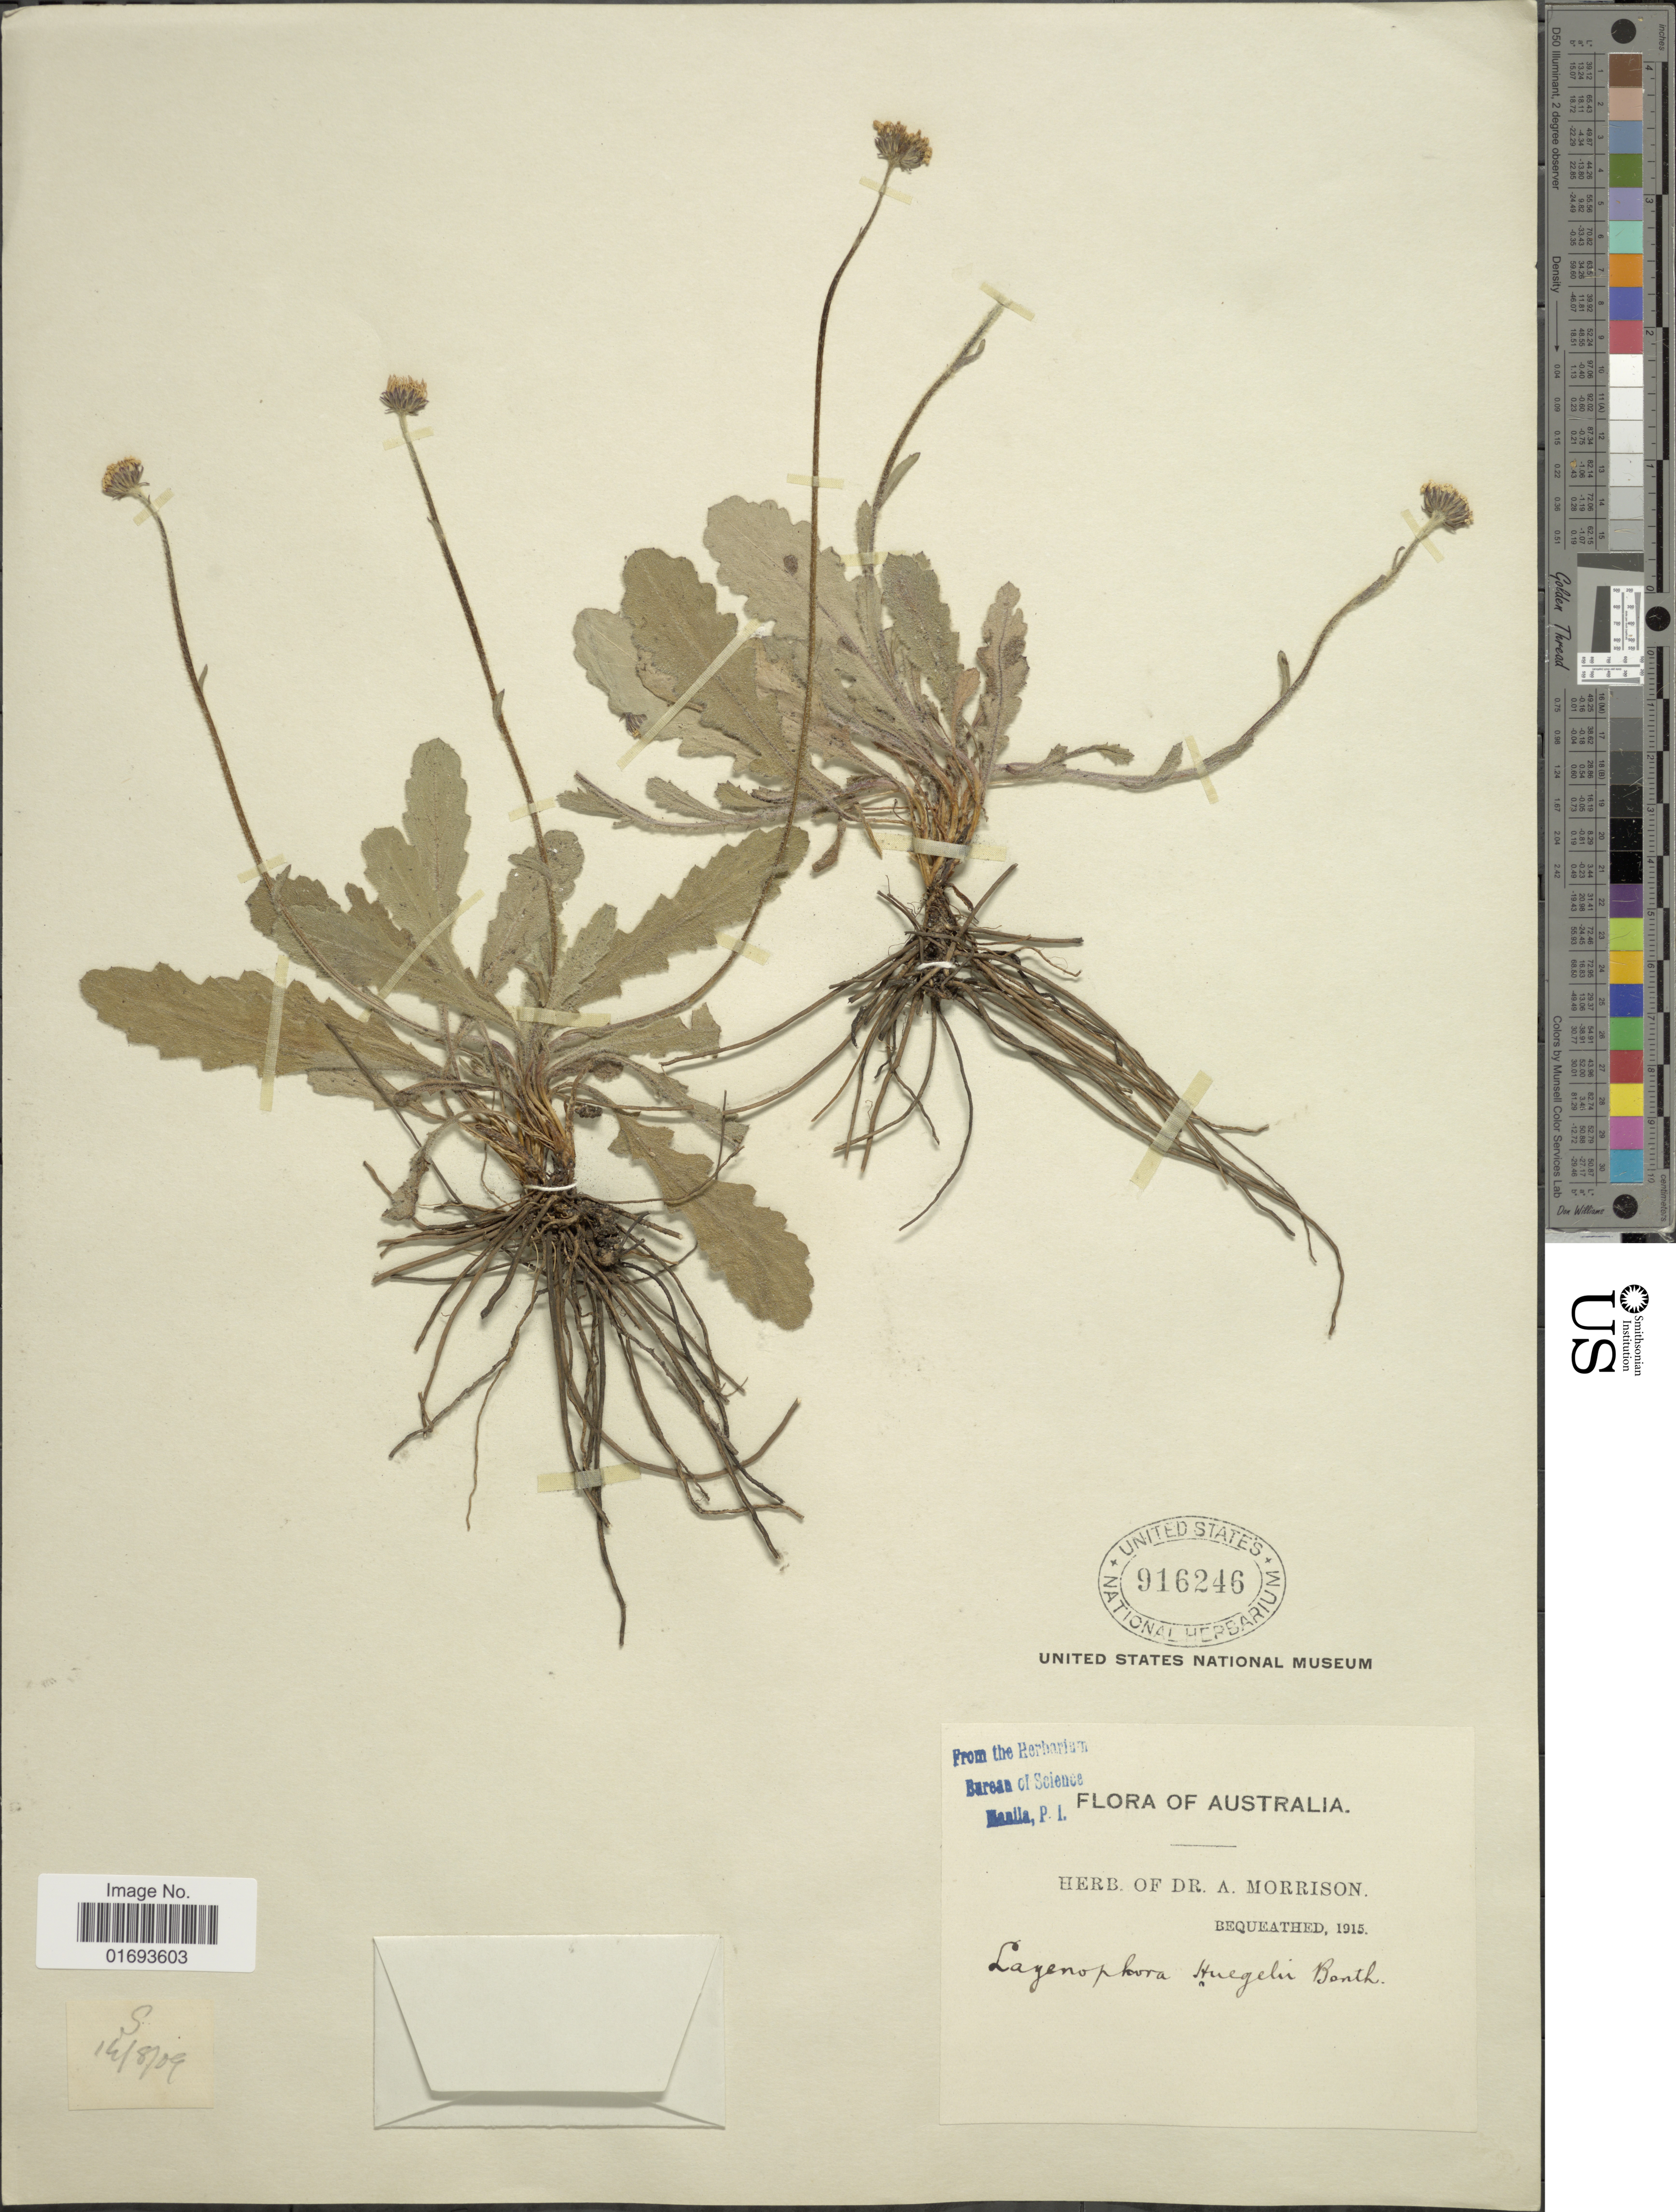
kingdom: Plantae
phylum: Tracheophyta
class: Magnoliopsida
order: Asterales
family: Asteraceae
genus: Lagenophora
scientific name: Lagenophora huegelii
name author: Benth.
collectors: ex herb. Dr. A. Morrison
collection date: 1915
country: Australia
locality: Australia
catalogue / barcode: US 916246